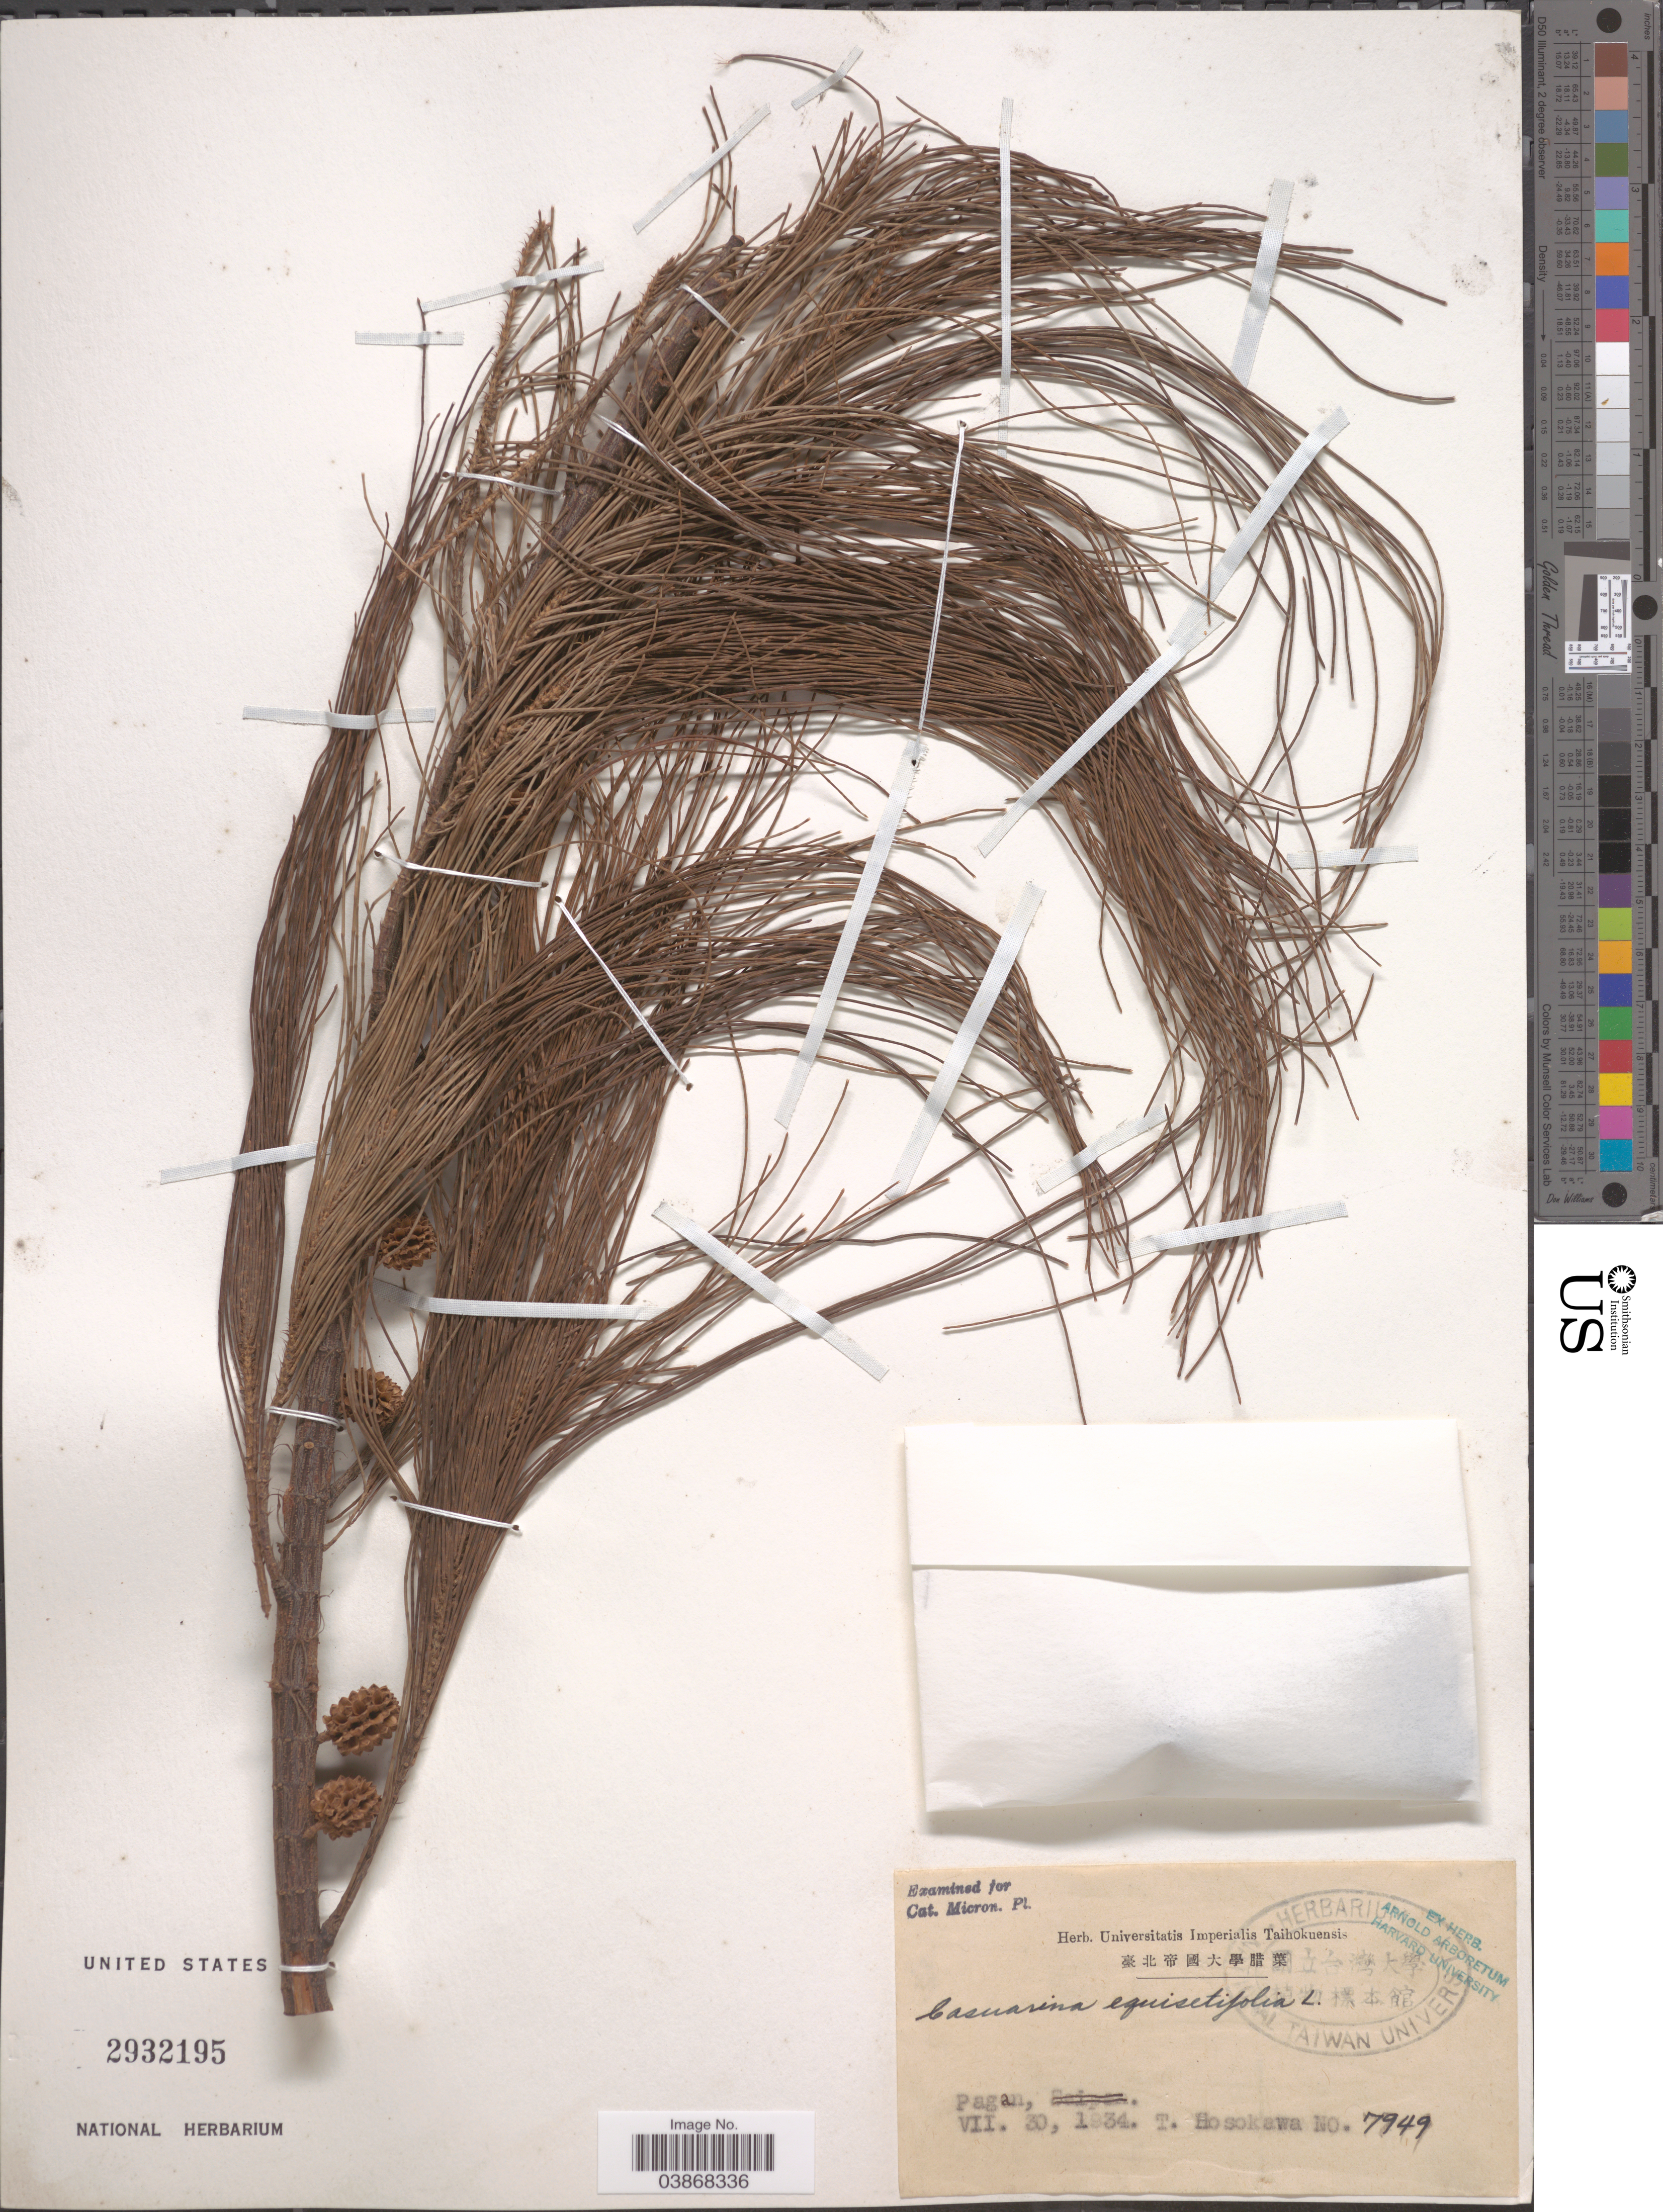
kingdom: Plantae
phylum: Tracheophyta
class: Magnoliopsida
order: Fagales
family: Casuarinaceae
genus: Casuarina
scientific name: Casuarina equisetifolia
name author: L.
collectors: T. Hosokawa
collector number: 7949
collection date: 1834-07-30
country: Northern Mariana Islands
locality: Pagan.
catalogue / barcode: US 2932195